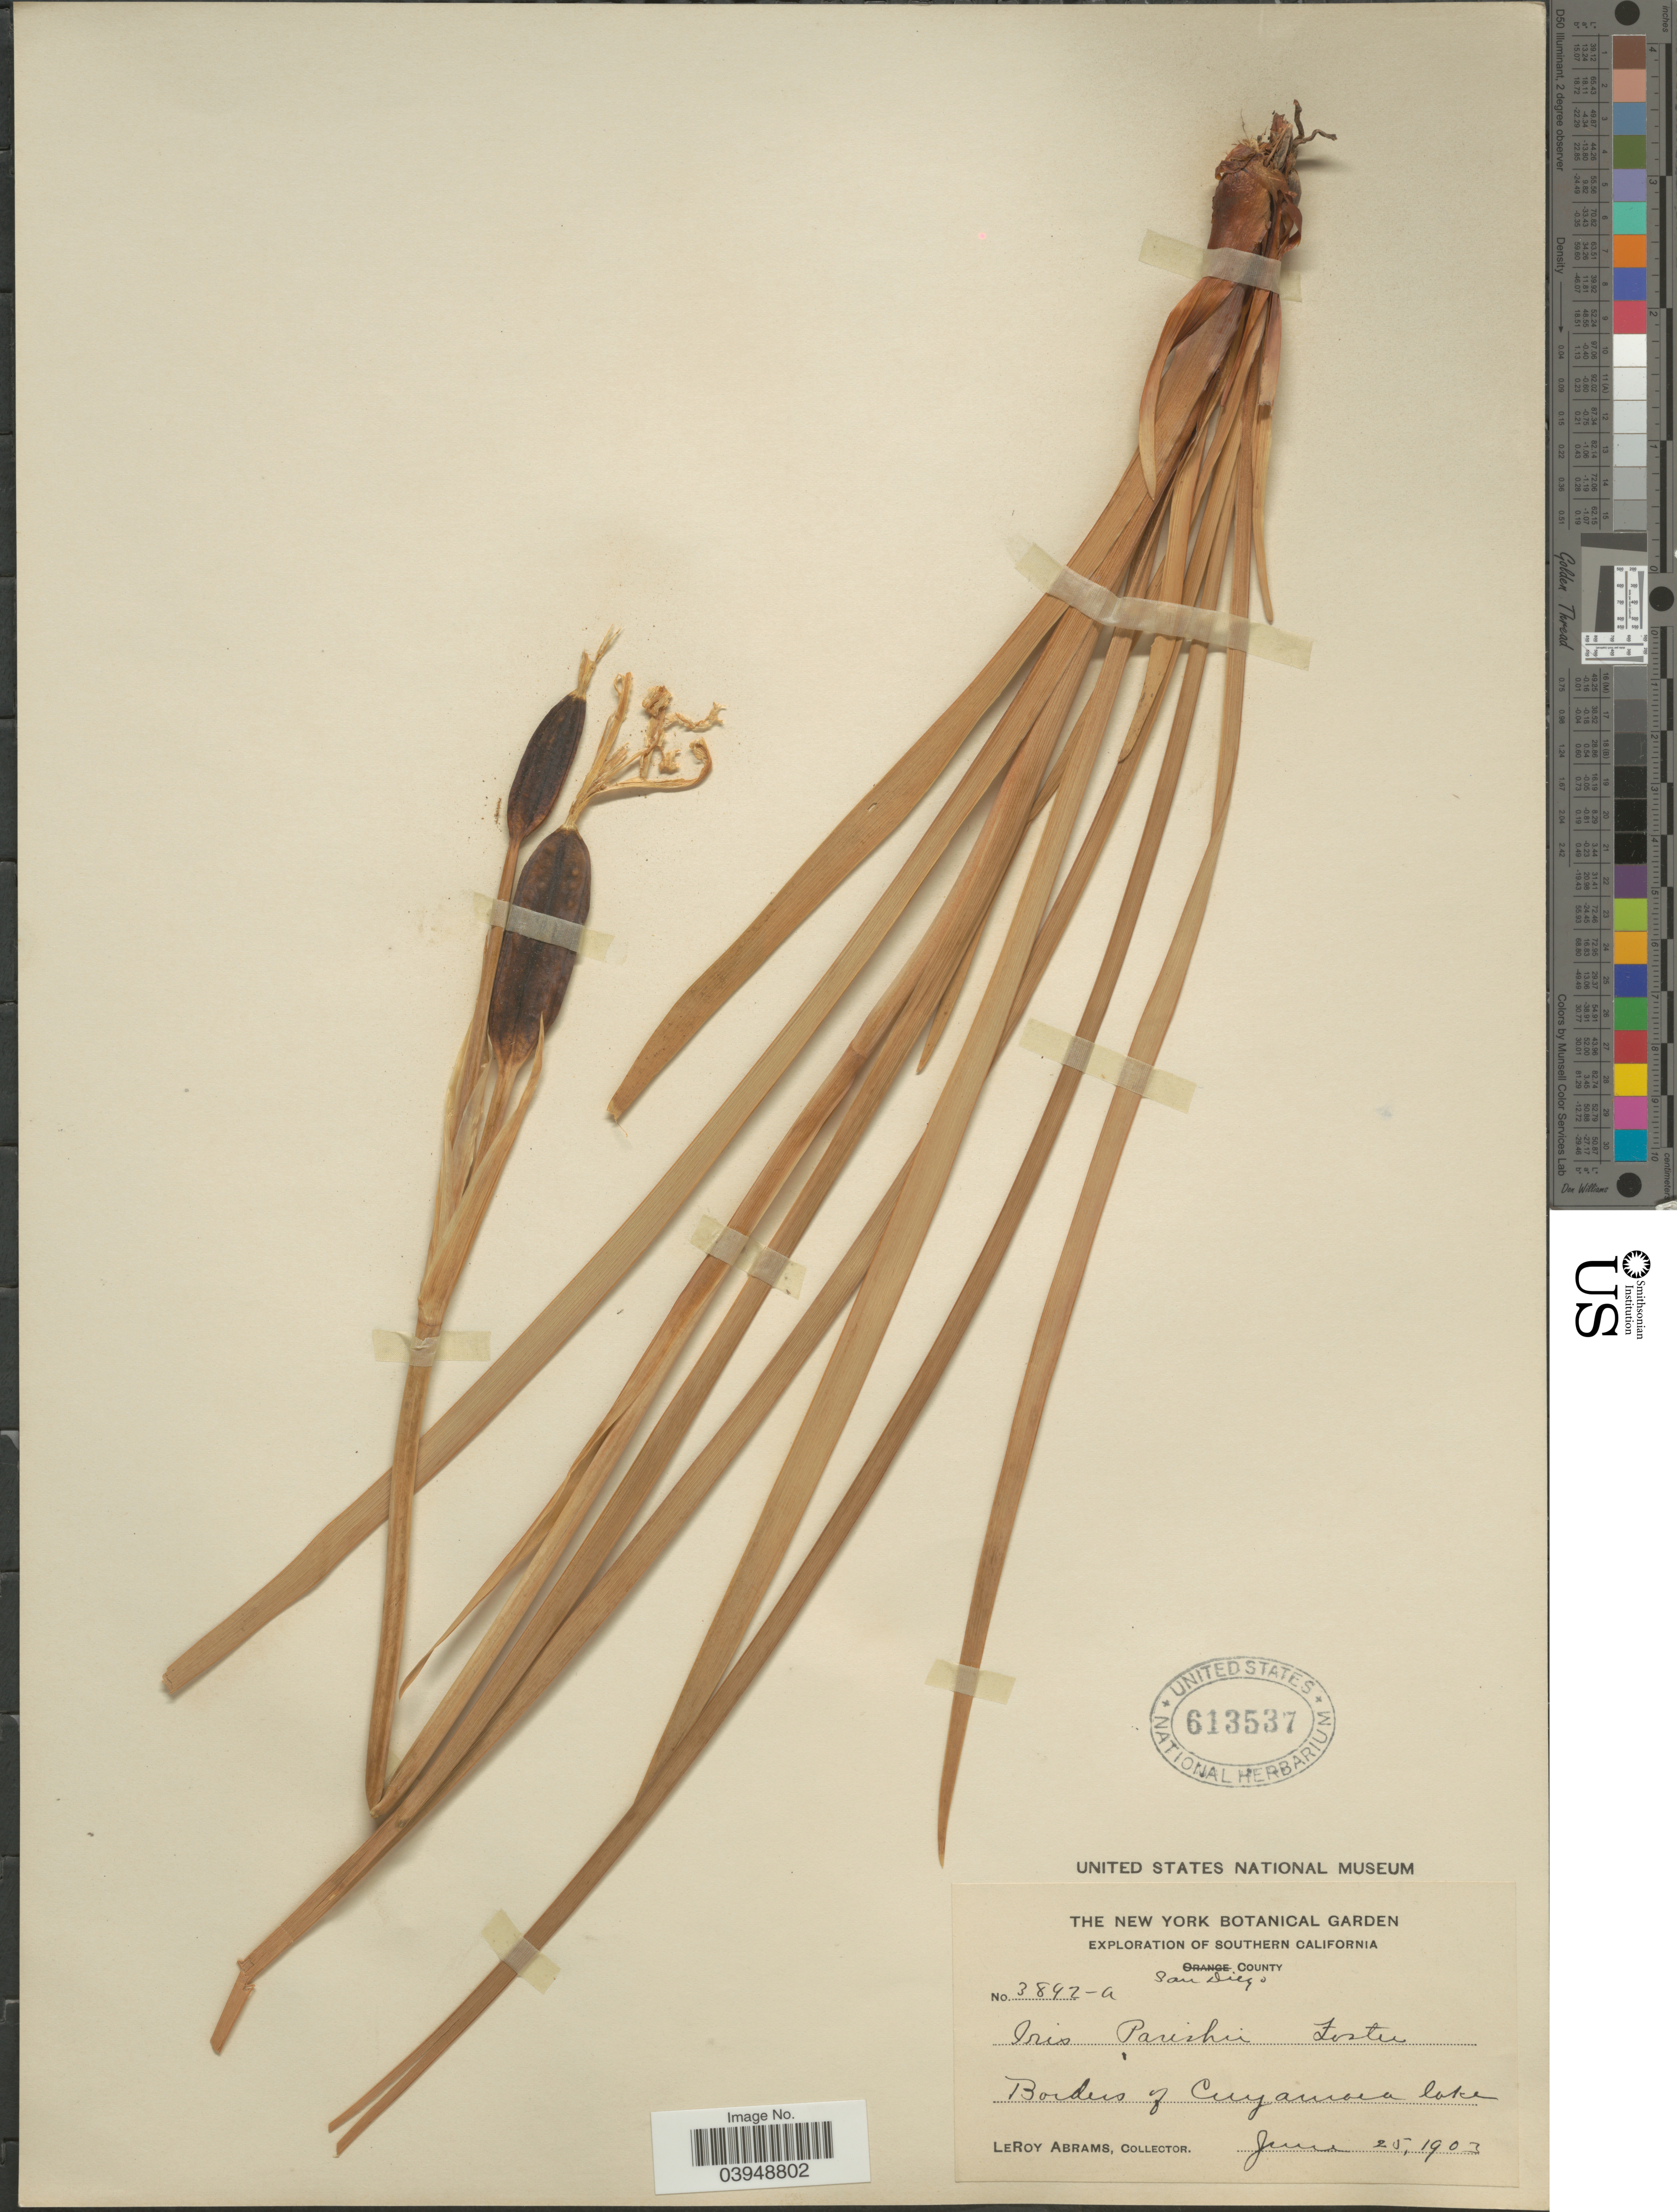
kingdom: Plantae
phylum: Tracheophyta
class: Liliopsida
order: Asparagales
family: Iridaceae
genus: Iris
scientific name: Iris parishii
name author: Foster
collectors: L. Abrams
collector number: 3842-a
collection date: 1903-06-25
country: United States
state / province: California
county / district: San Diego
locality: Southern California. San Diego County. Borders of Cuyamaca Lake.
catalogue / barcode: US 613537